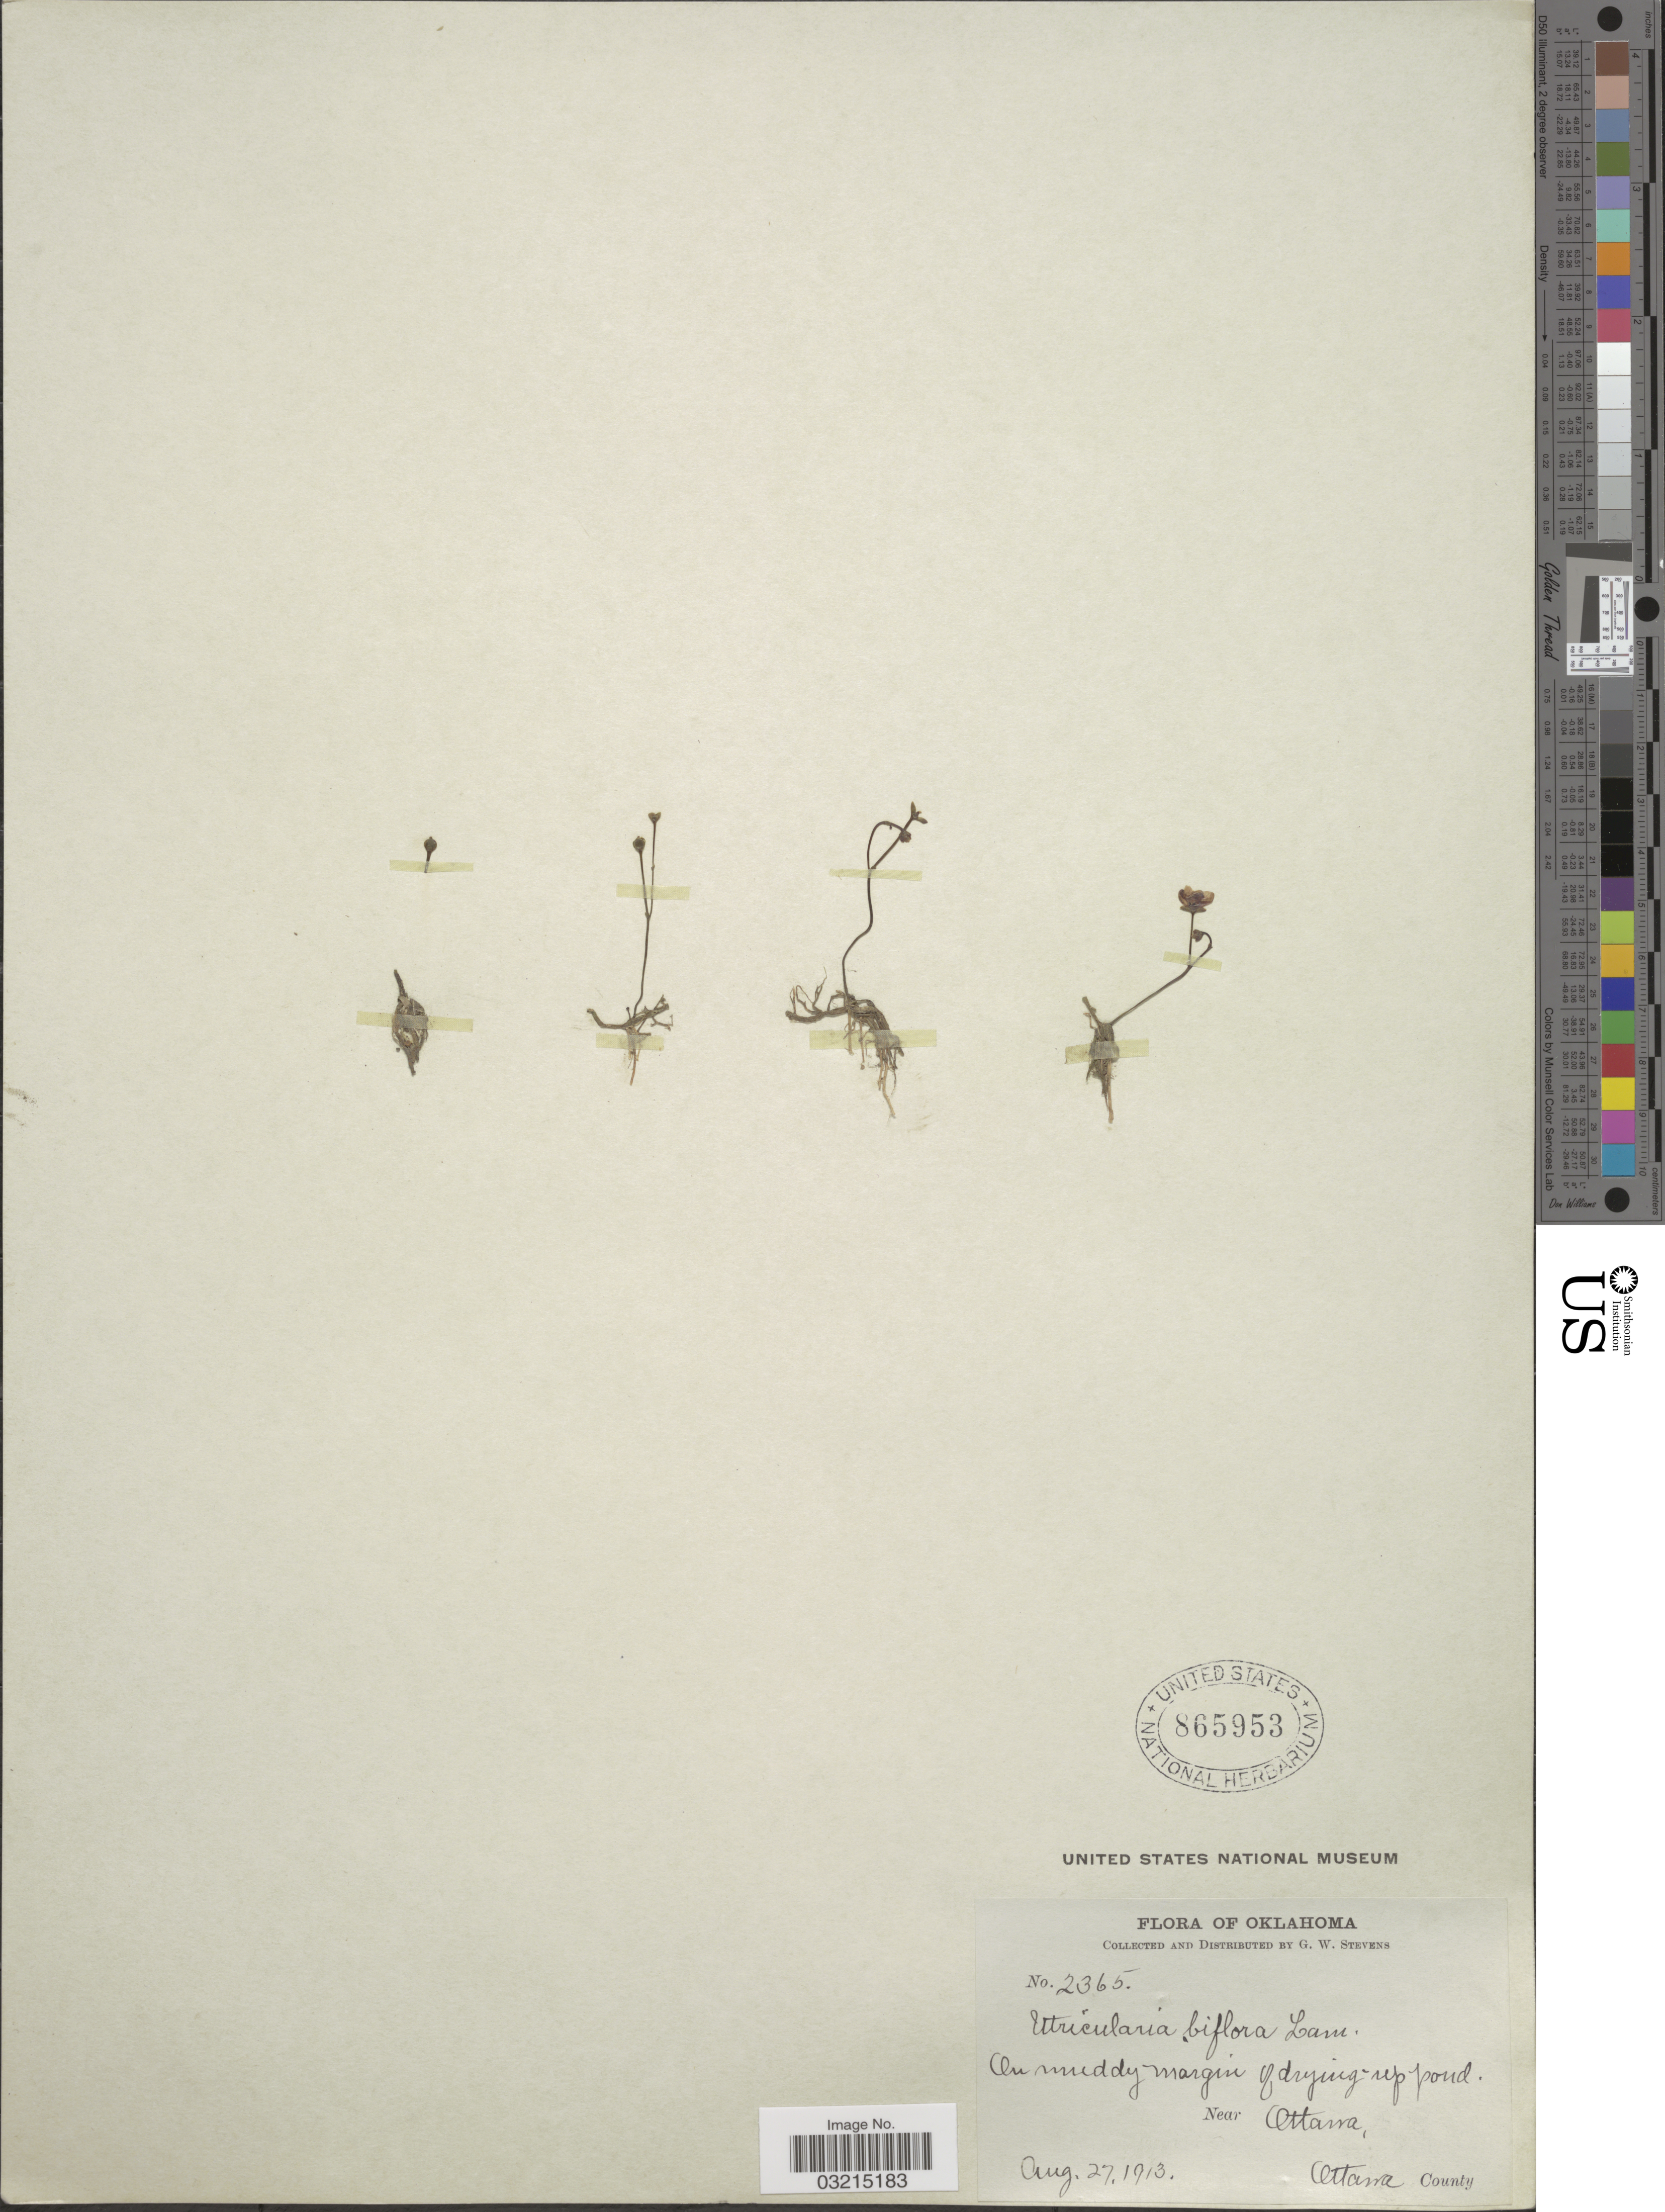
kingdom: Plantae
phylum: Tracheophyta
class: Magnoliopsida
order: Lamiales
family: Lentibulariaceae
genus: Utricularia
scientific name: Utricularia gibba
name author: L.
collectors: G. W. Stevens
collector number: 2365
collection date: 1913-08-27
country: United States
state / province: Oklahoma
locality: Near Ottawa, Ottawa County.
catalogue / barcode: US 865953